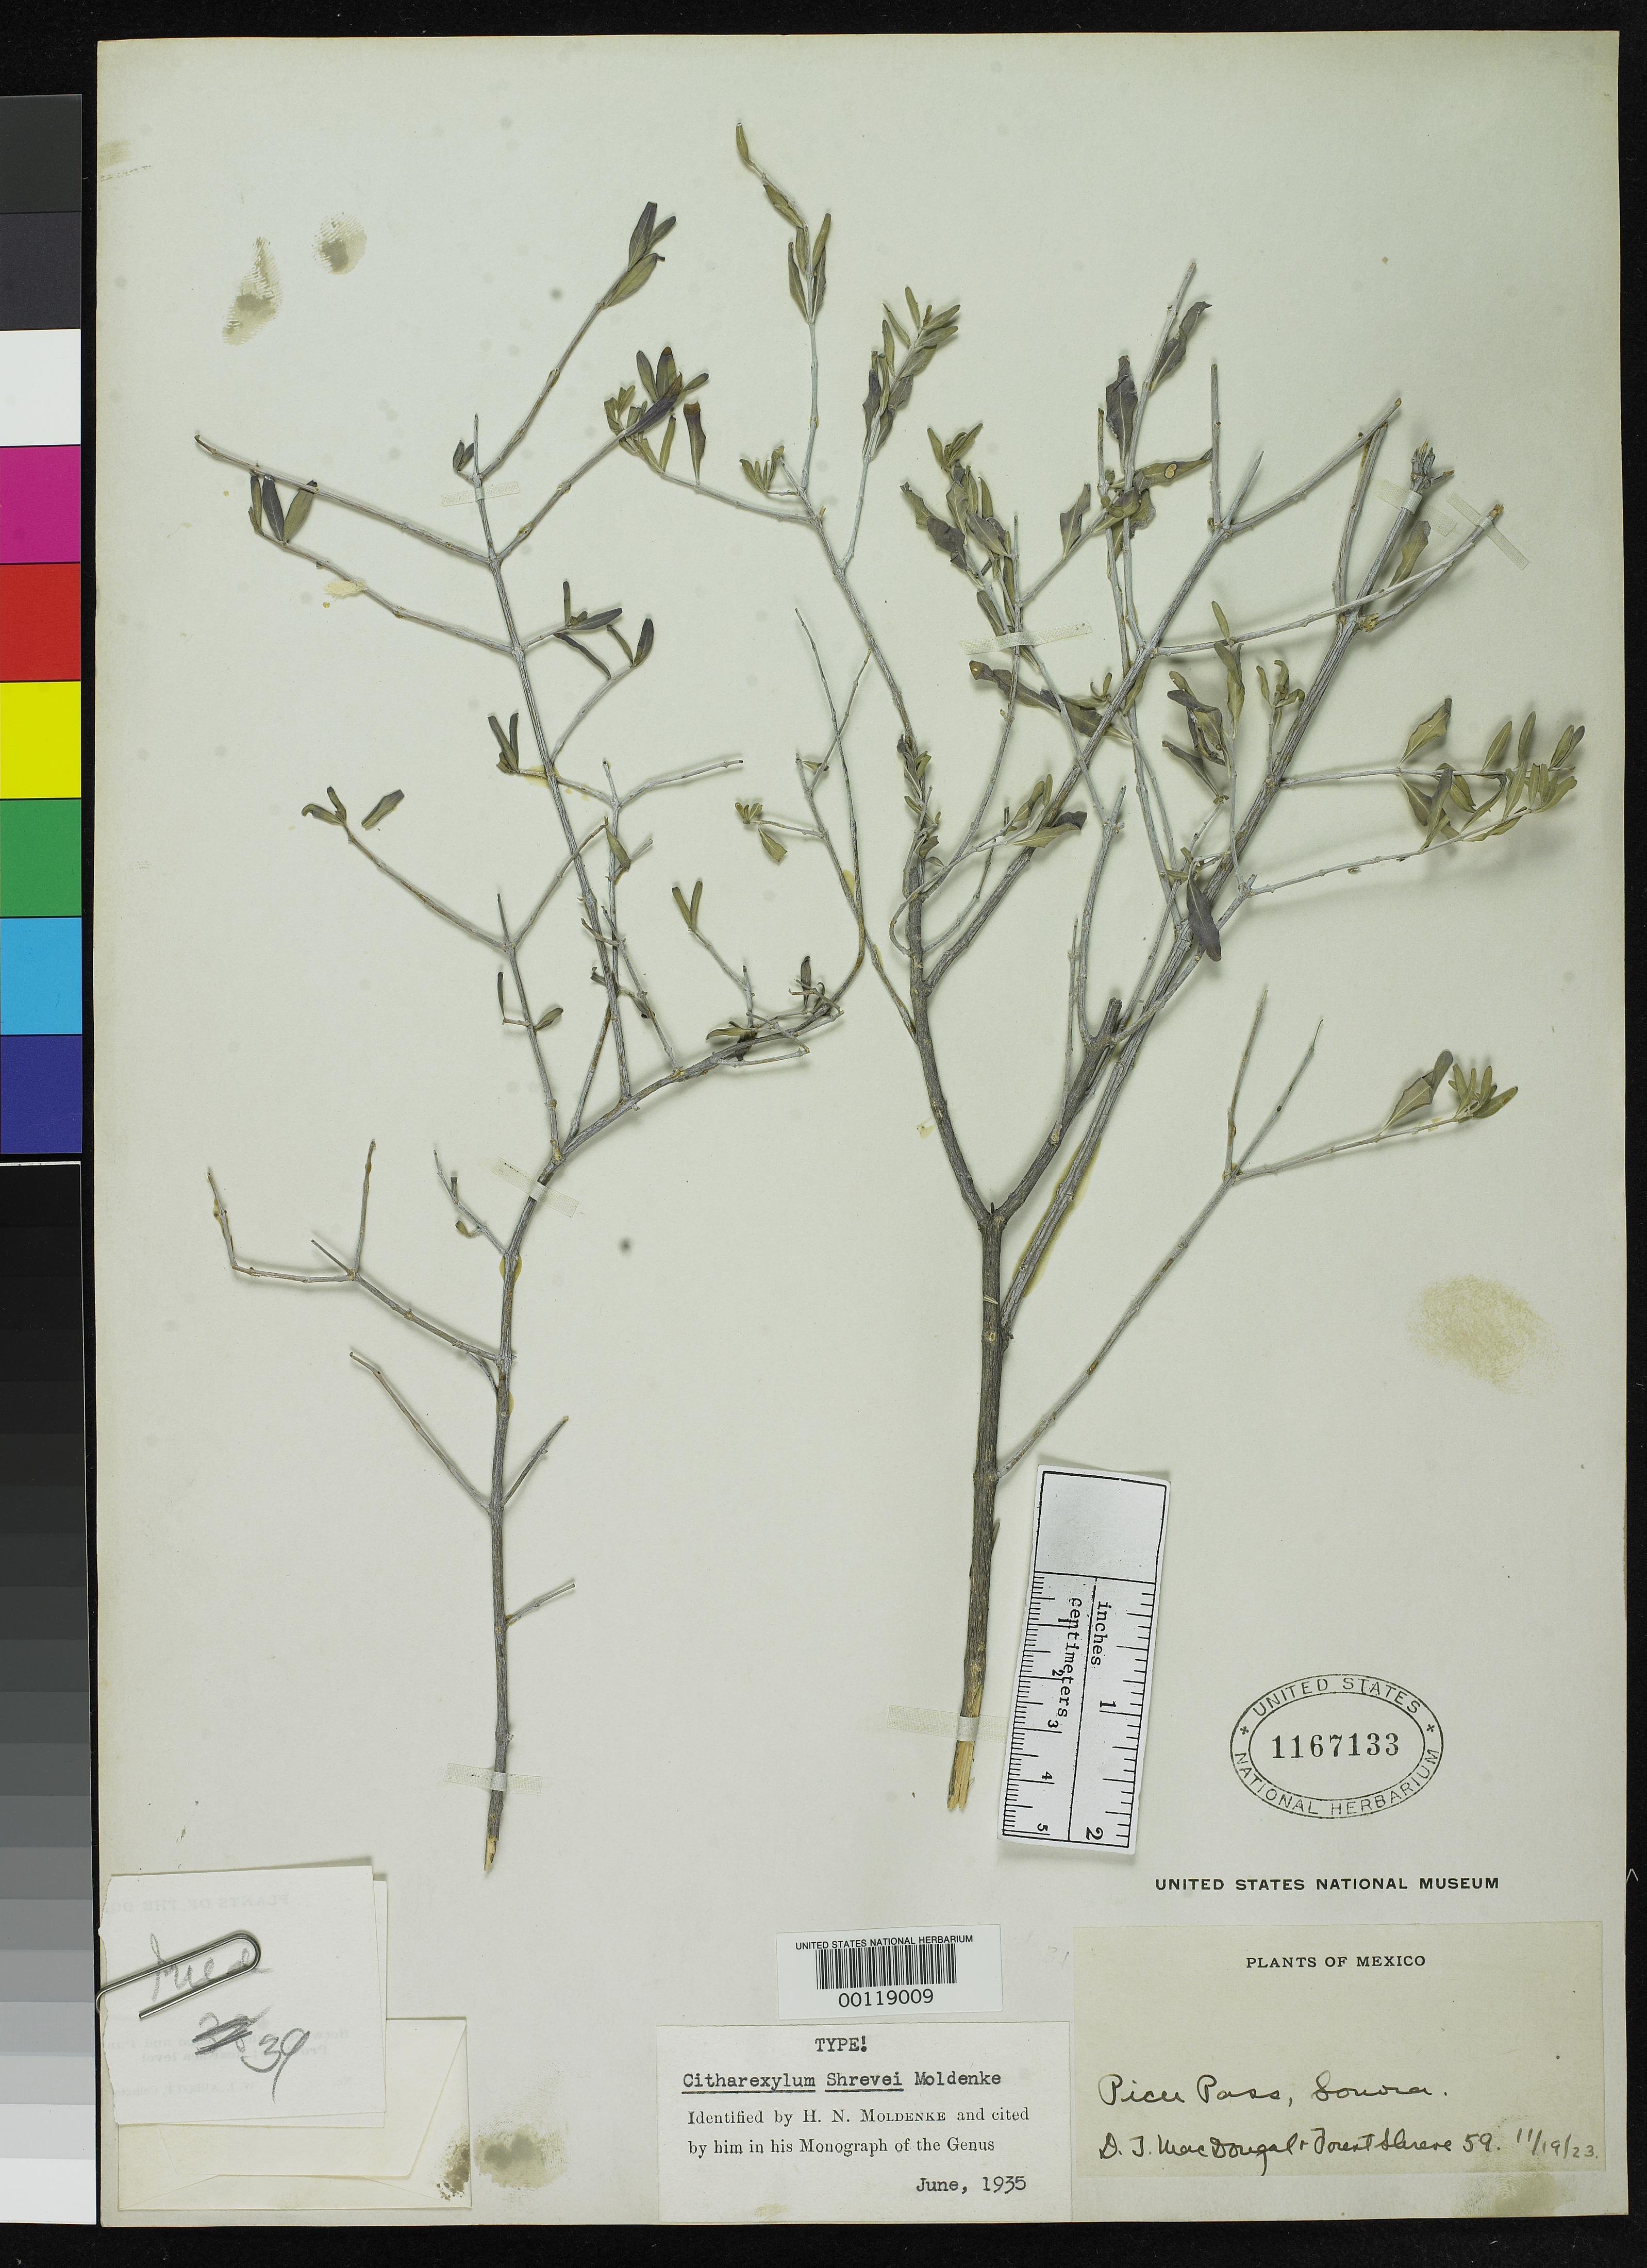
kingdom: Plantae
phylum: Tracheophyta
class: Magnoliopsida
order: Lamiales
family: Verbenaceae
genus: Citharexylum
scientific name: Citharexylum shrevei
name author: Moldenke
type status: Holotype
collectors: D. T. MacDougal & F. Shreve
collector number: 59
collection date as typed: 19 Nov 1923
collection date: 1923-11-19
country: Mexico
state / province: Sonora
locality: Picu Pass.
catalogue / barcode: US 1167133